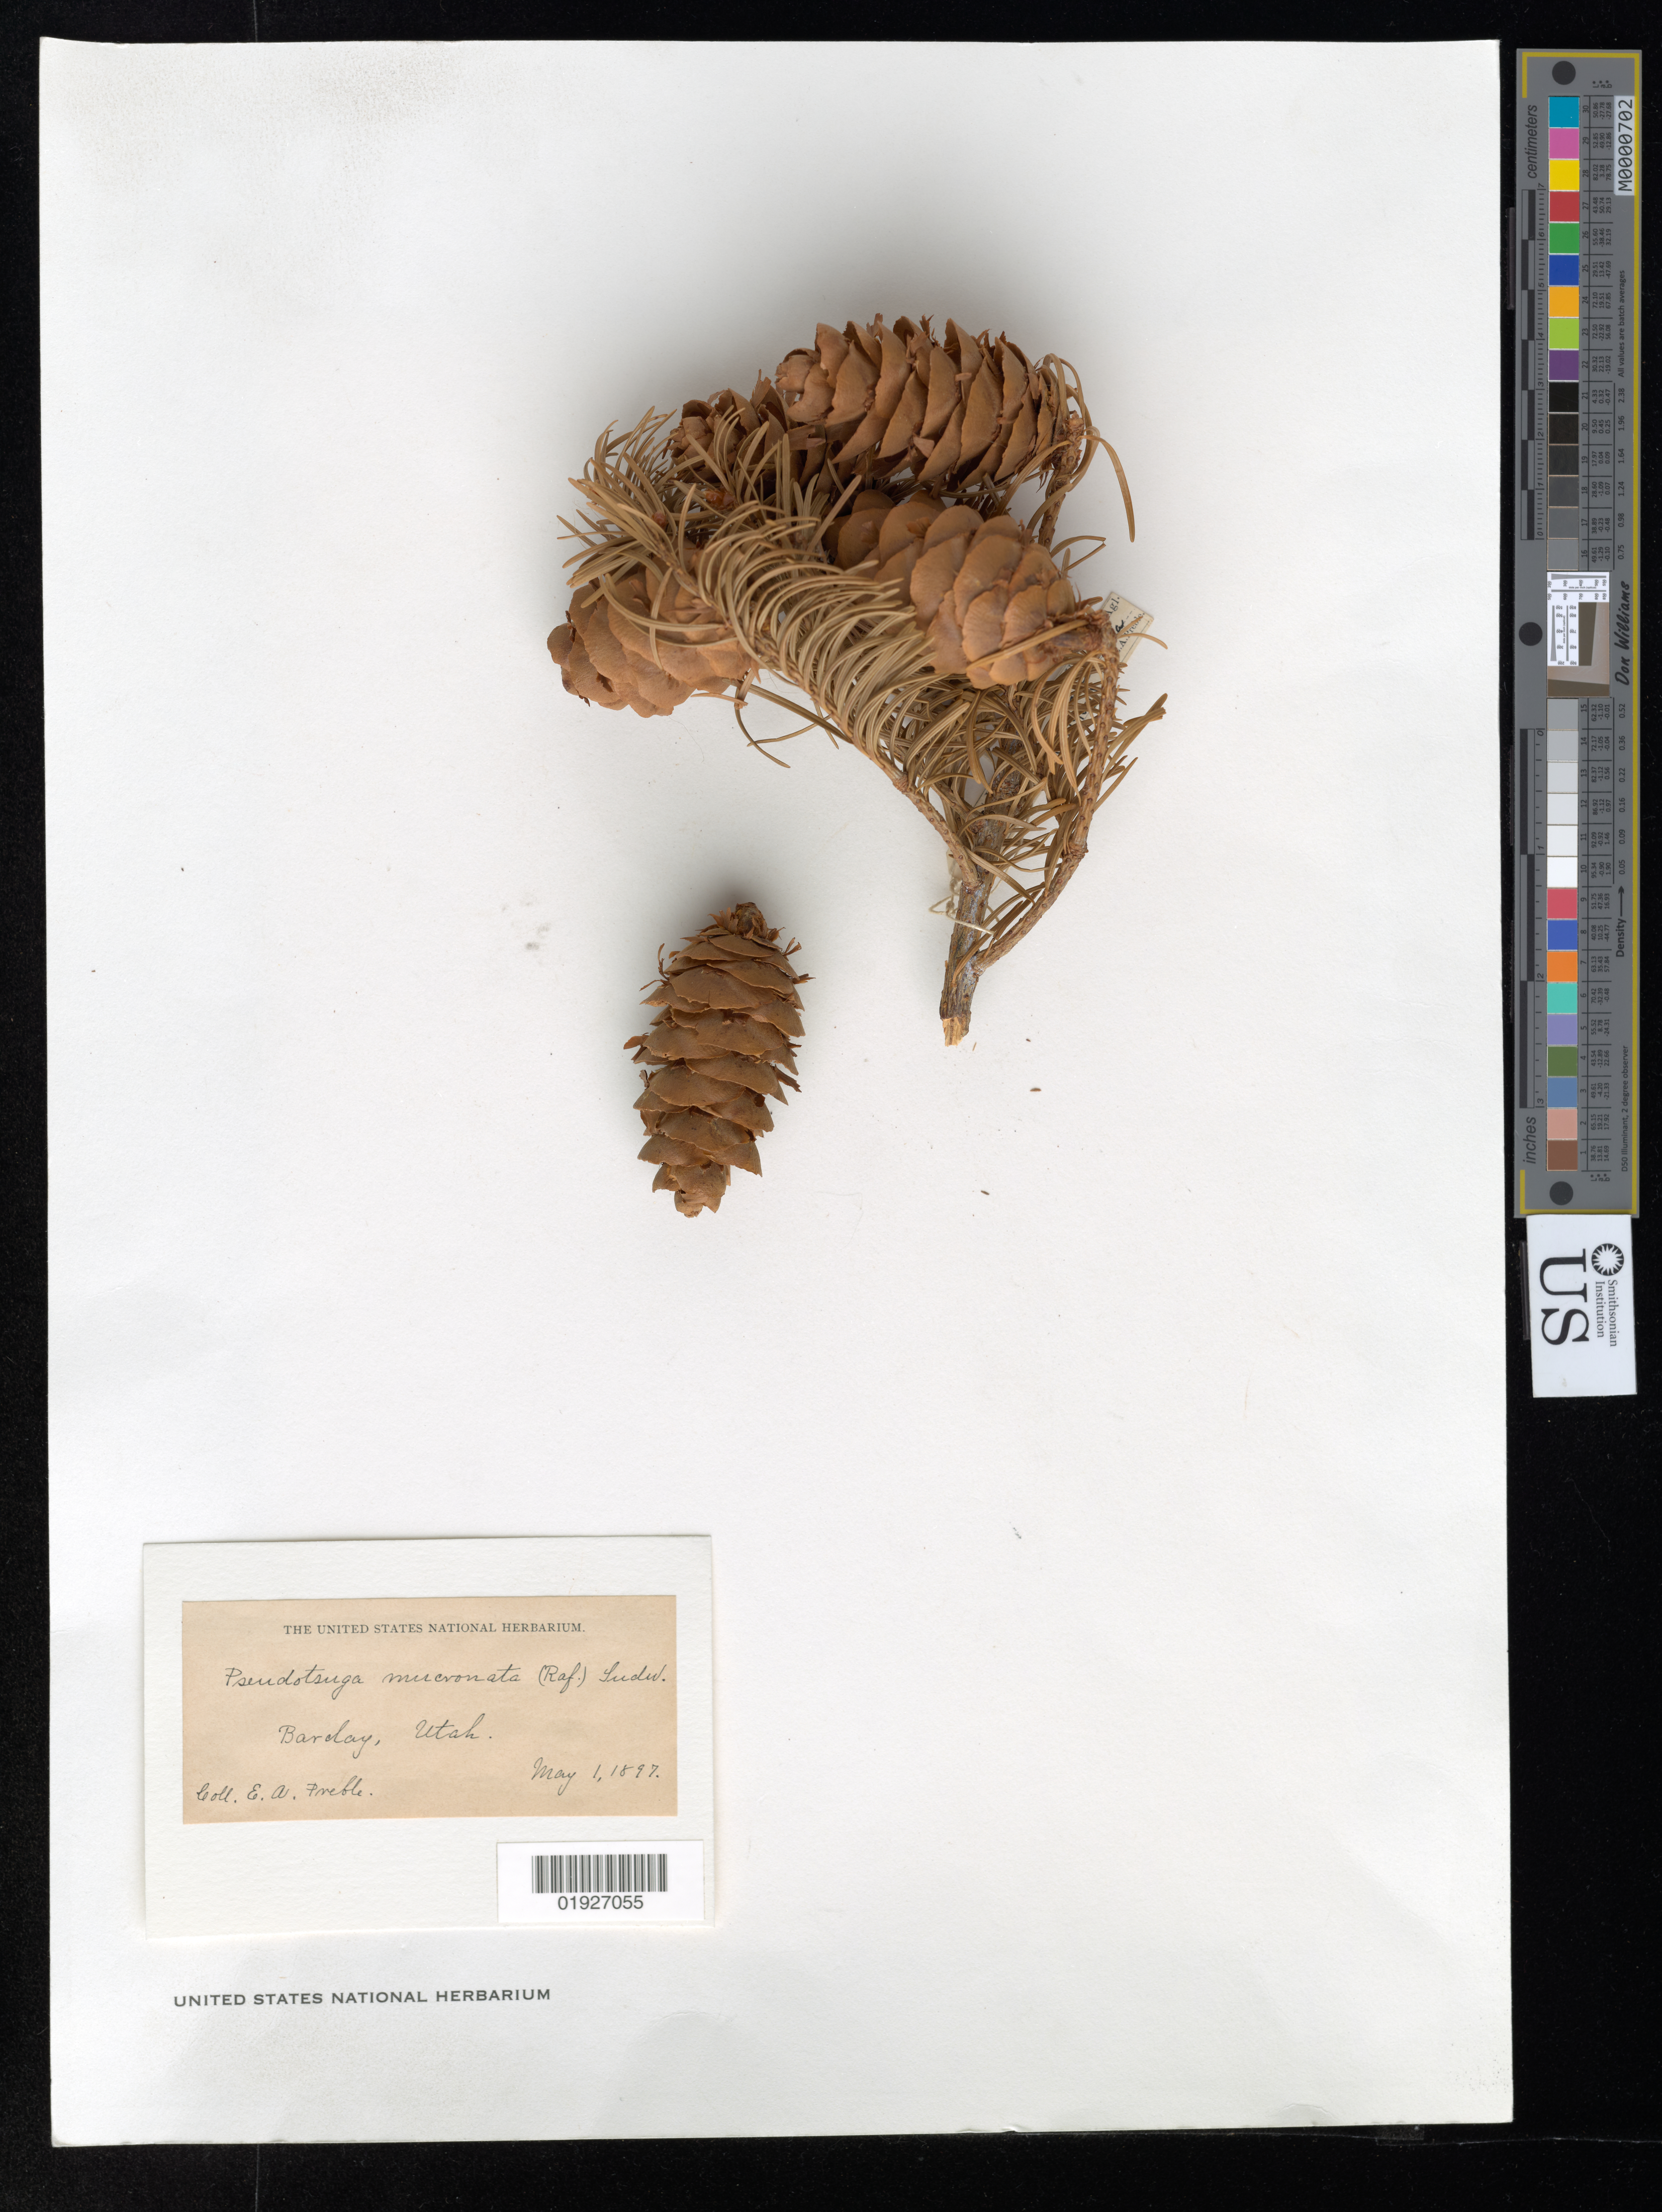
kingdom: Plantae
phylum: Tracheophyta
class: Pinopsida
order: Pinales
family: Pinaceae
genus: Pseudotsuga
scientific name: Pseudotsuga taxifolia var. glauca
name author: Sudw.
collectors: E. Preble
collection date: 1897-05-01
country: United States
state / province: Utah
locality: Summit of ridge near Barclay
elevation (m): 2286